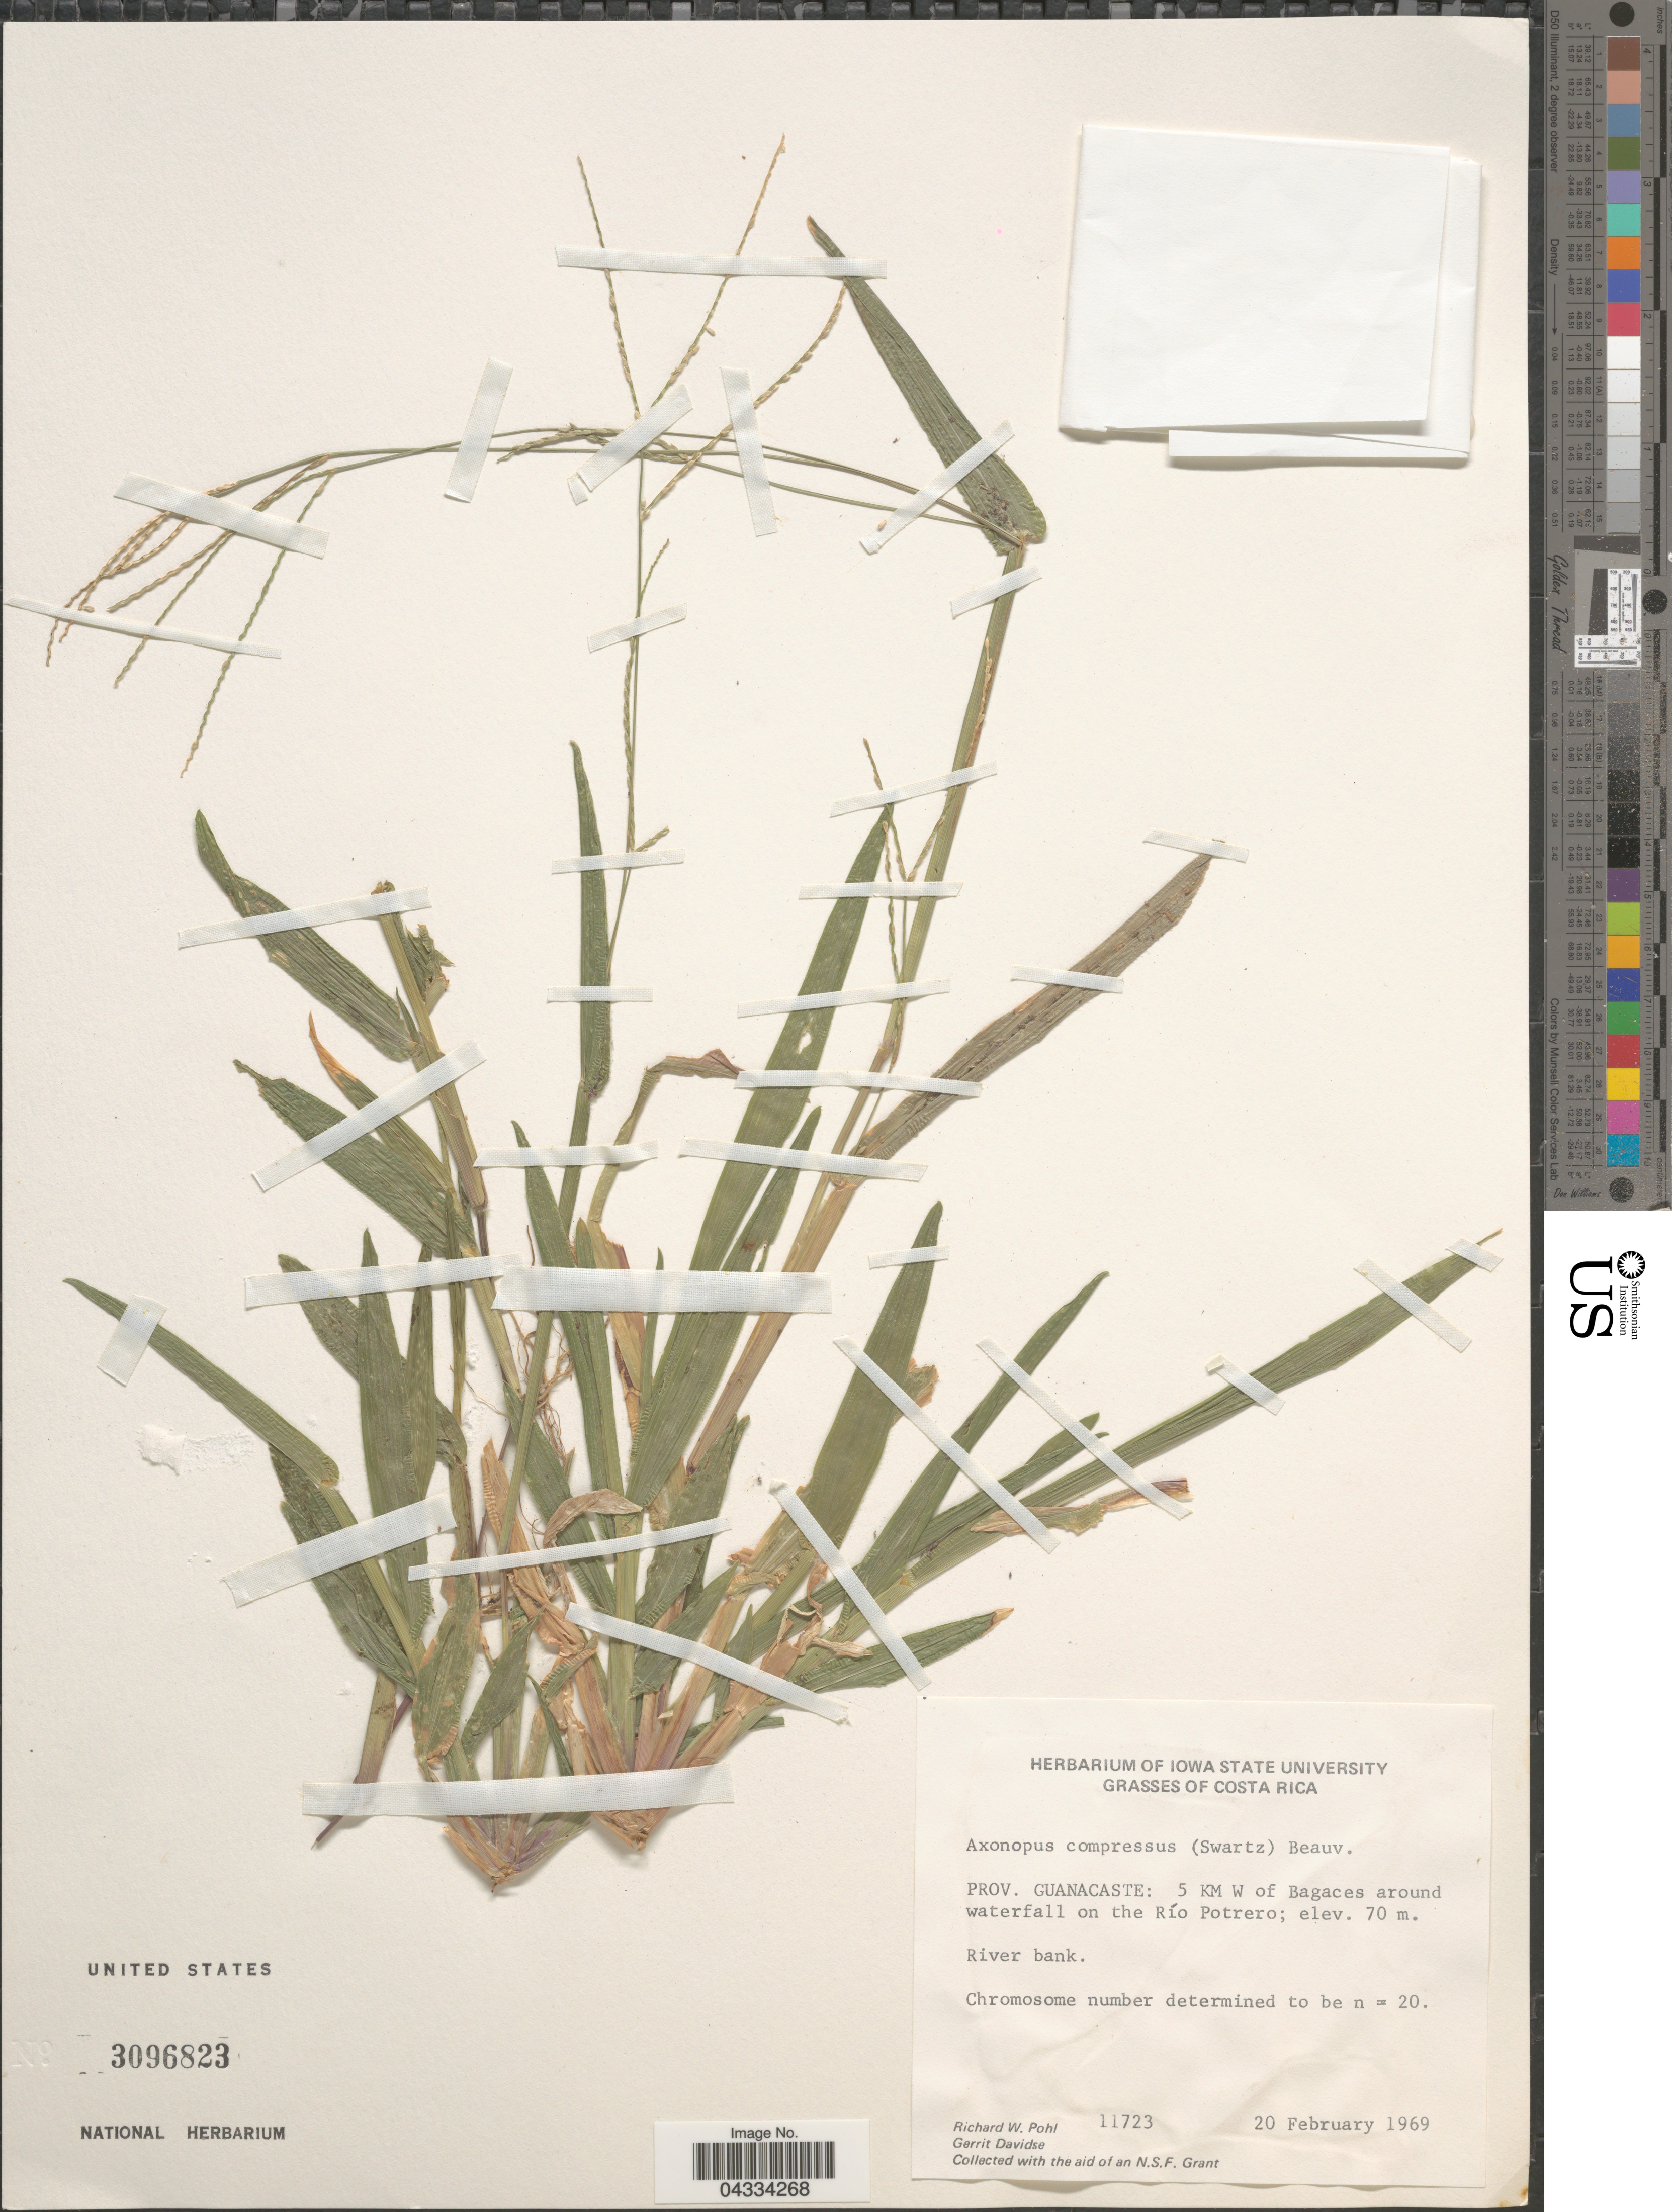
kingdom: Plantae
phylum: Tracheophyta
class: Liliopsida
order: Poales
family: Poaceae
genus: Axonopus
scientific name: Axonopus compressus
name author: (Sw.) P. Beauv.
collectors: R. W. Pohl & G. Davidse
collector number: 11723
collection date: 1969-02-20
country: Costa Rica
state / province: Guanacaste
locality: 5 KM W of Bagaces around waterfall on the Río Potrero.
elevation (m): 70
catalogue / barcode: US 3096823